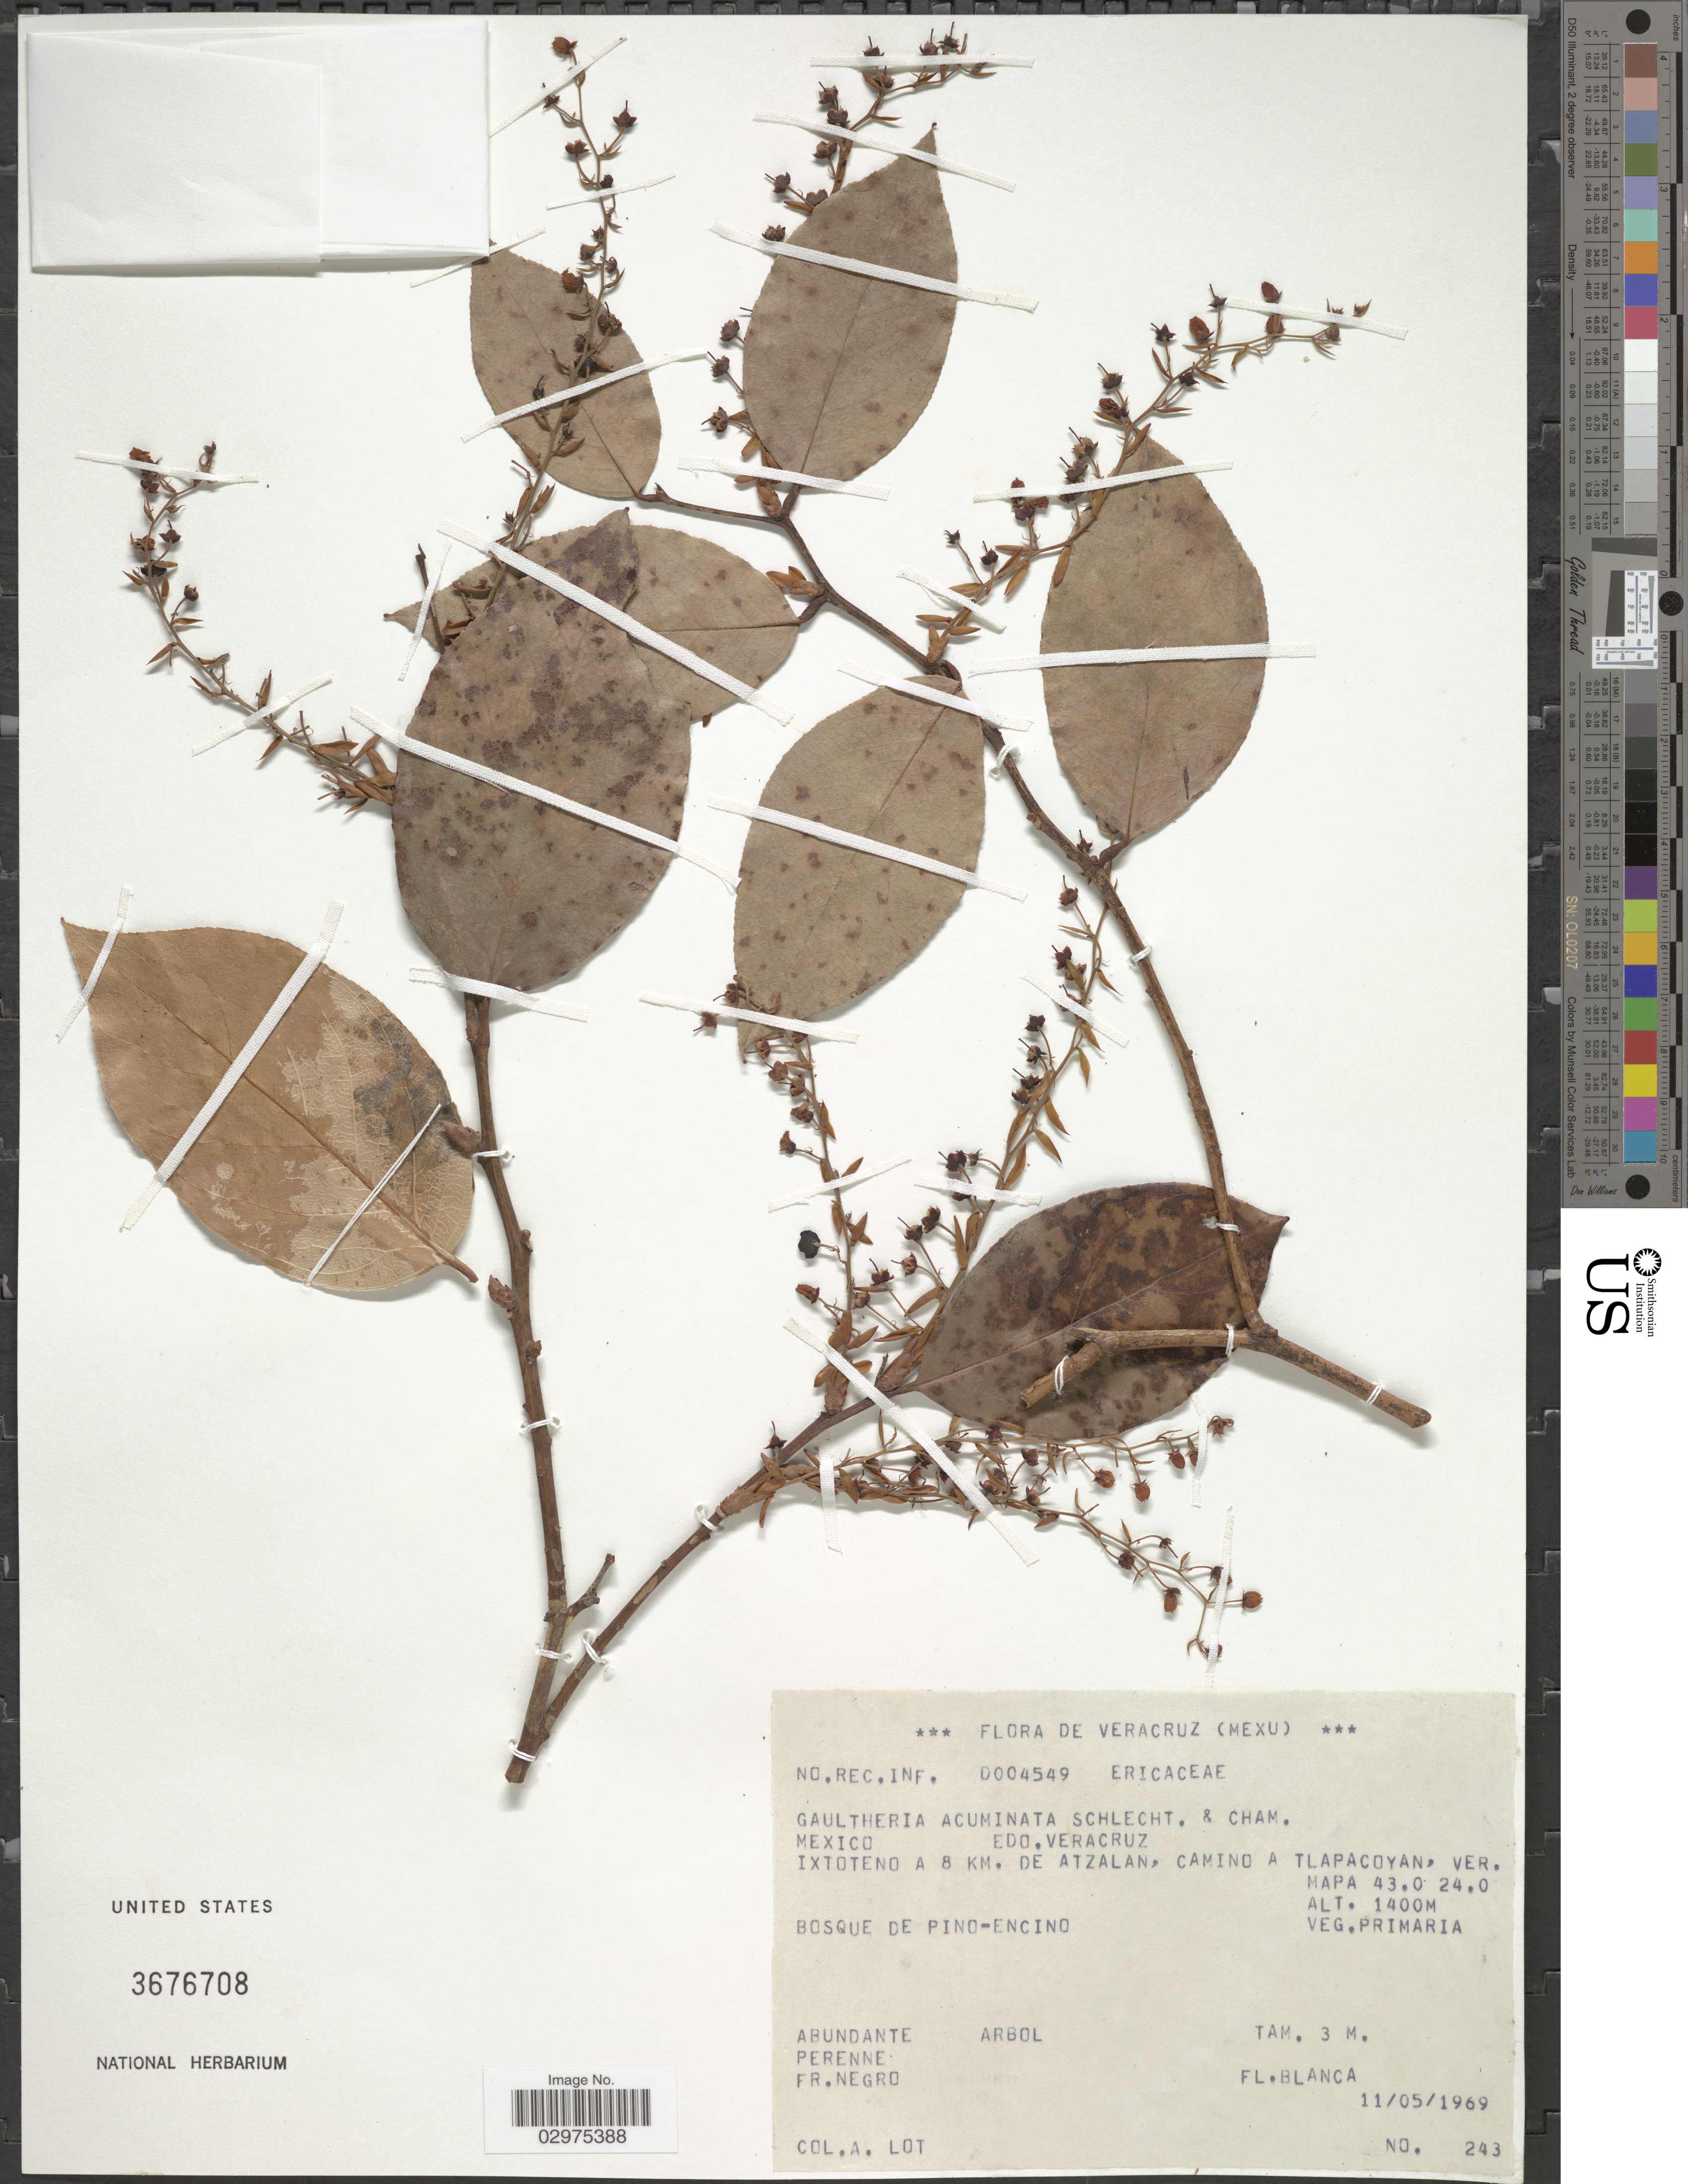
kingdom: Plantae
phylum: Tracheophyta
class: Magnoliopsida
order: Ericales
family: Ericaceae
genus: Gaultheria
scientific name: Gaultheria acuminata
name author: Schltdl. & Cham.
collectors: Lot, A.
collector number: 243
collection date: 1969-05-11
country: Mexico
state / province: Veracruz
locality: Veracruz. Ixtoteno a 8 Km. de Atzalan, camino a Tlapacoyan, Ver. Mapa 43.0 24.0.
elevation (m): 1400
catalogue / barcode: US 3676708